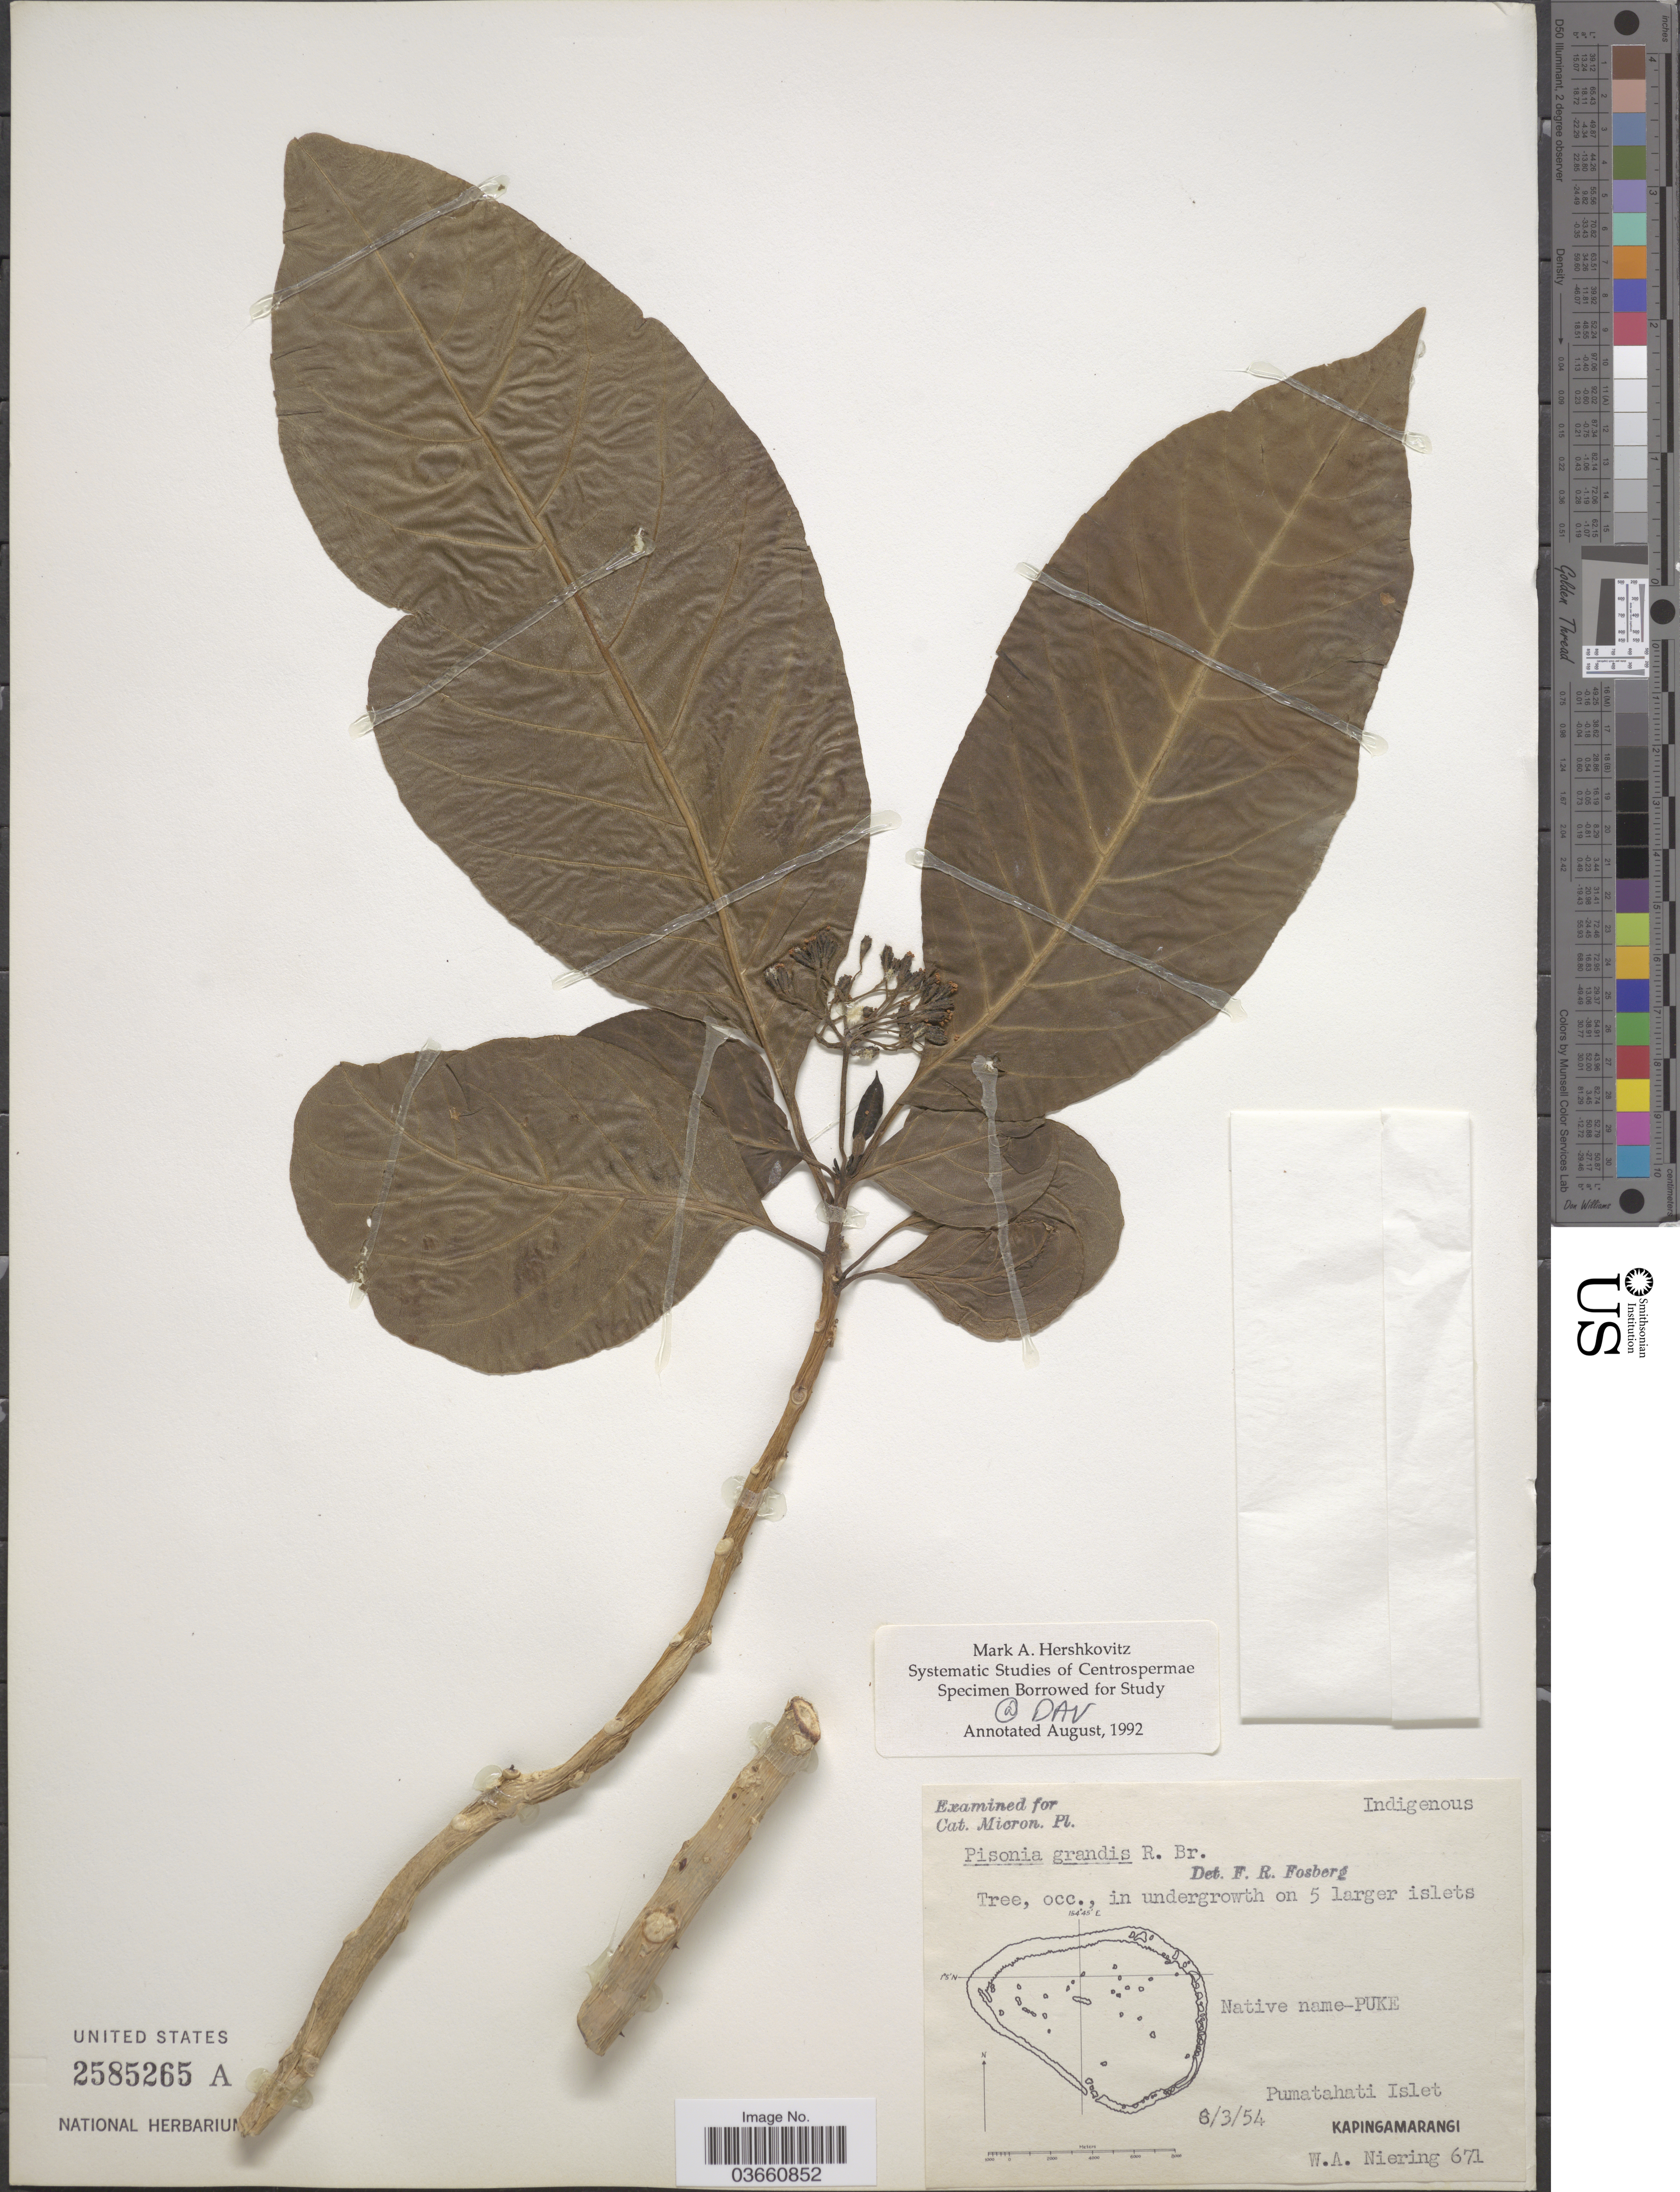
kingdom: Plantae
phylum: Tracheophyta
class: Magnoliopsida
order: Caryophyllales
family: Nyctaginaceae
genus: Pisonia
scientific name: Pisonia grandis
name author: R. Br.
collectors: W. Niering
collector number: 671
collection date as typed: Transcribed d/m/y: 3/8/54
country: Micronesia, Federated States of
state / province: Pohnpei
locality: Pumatahati Islet. Kapingamarangi.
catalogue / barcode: US 2585265A